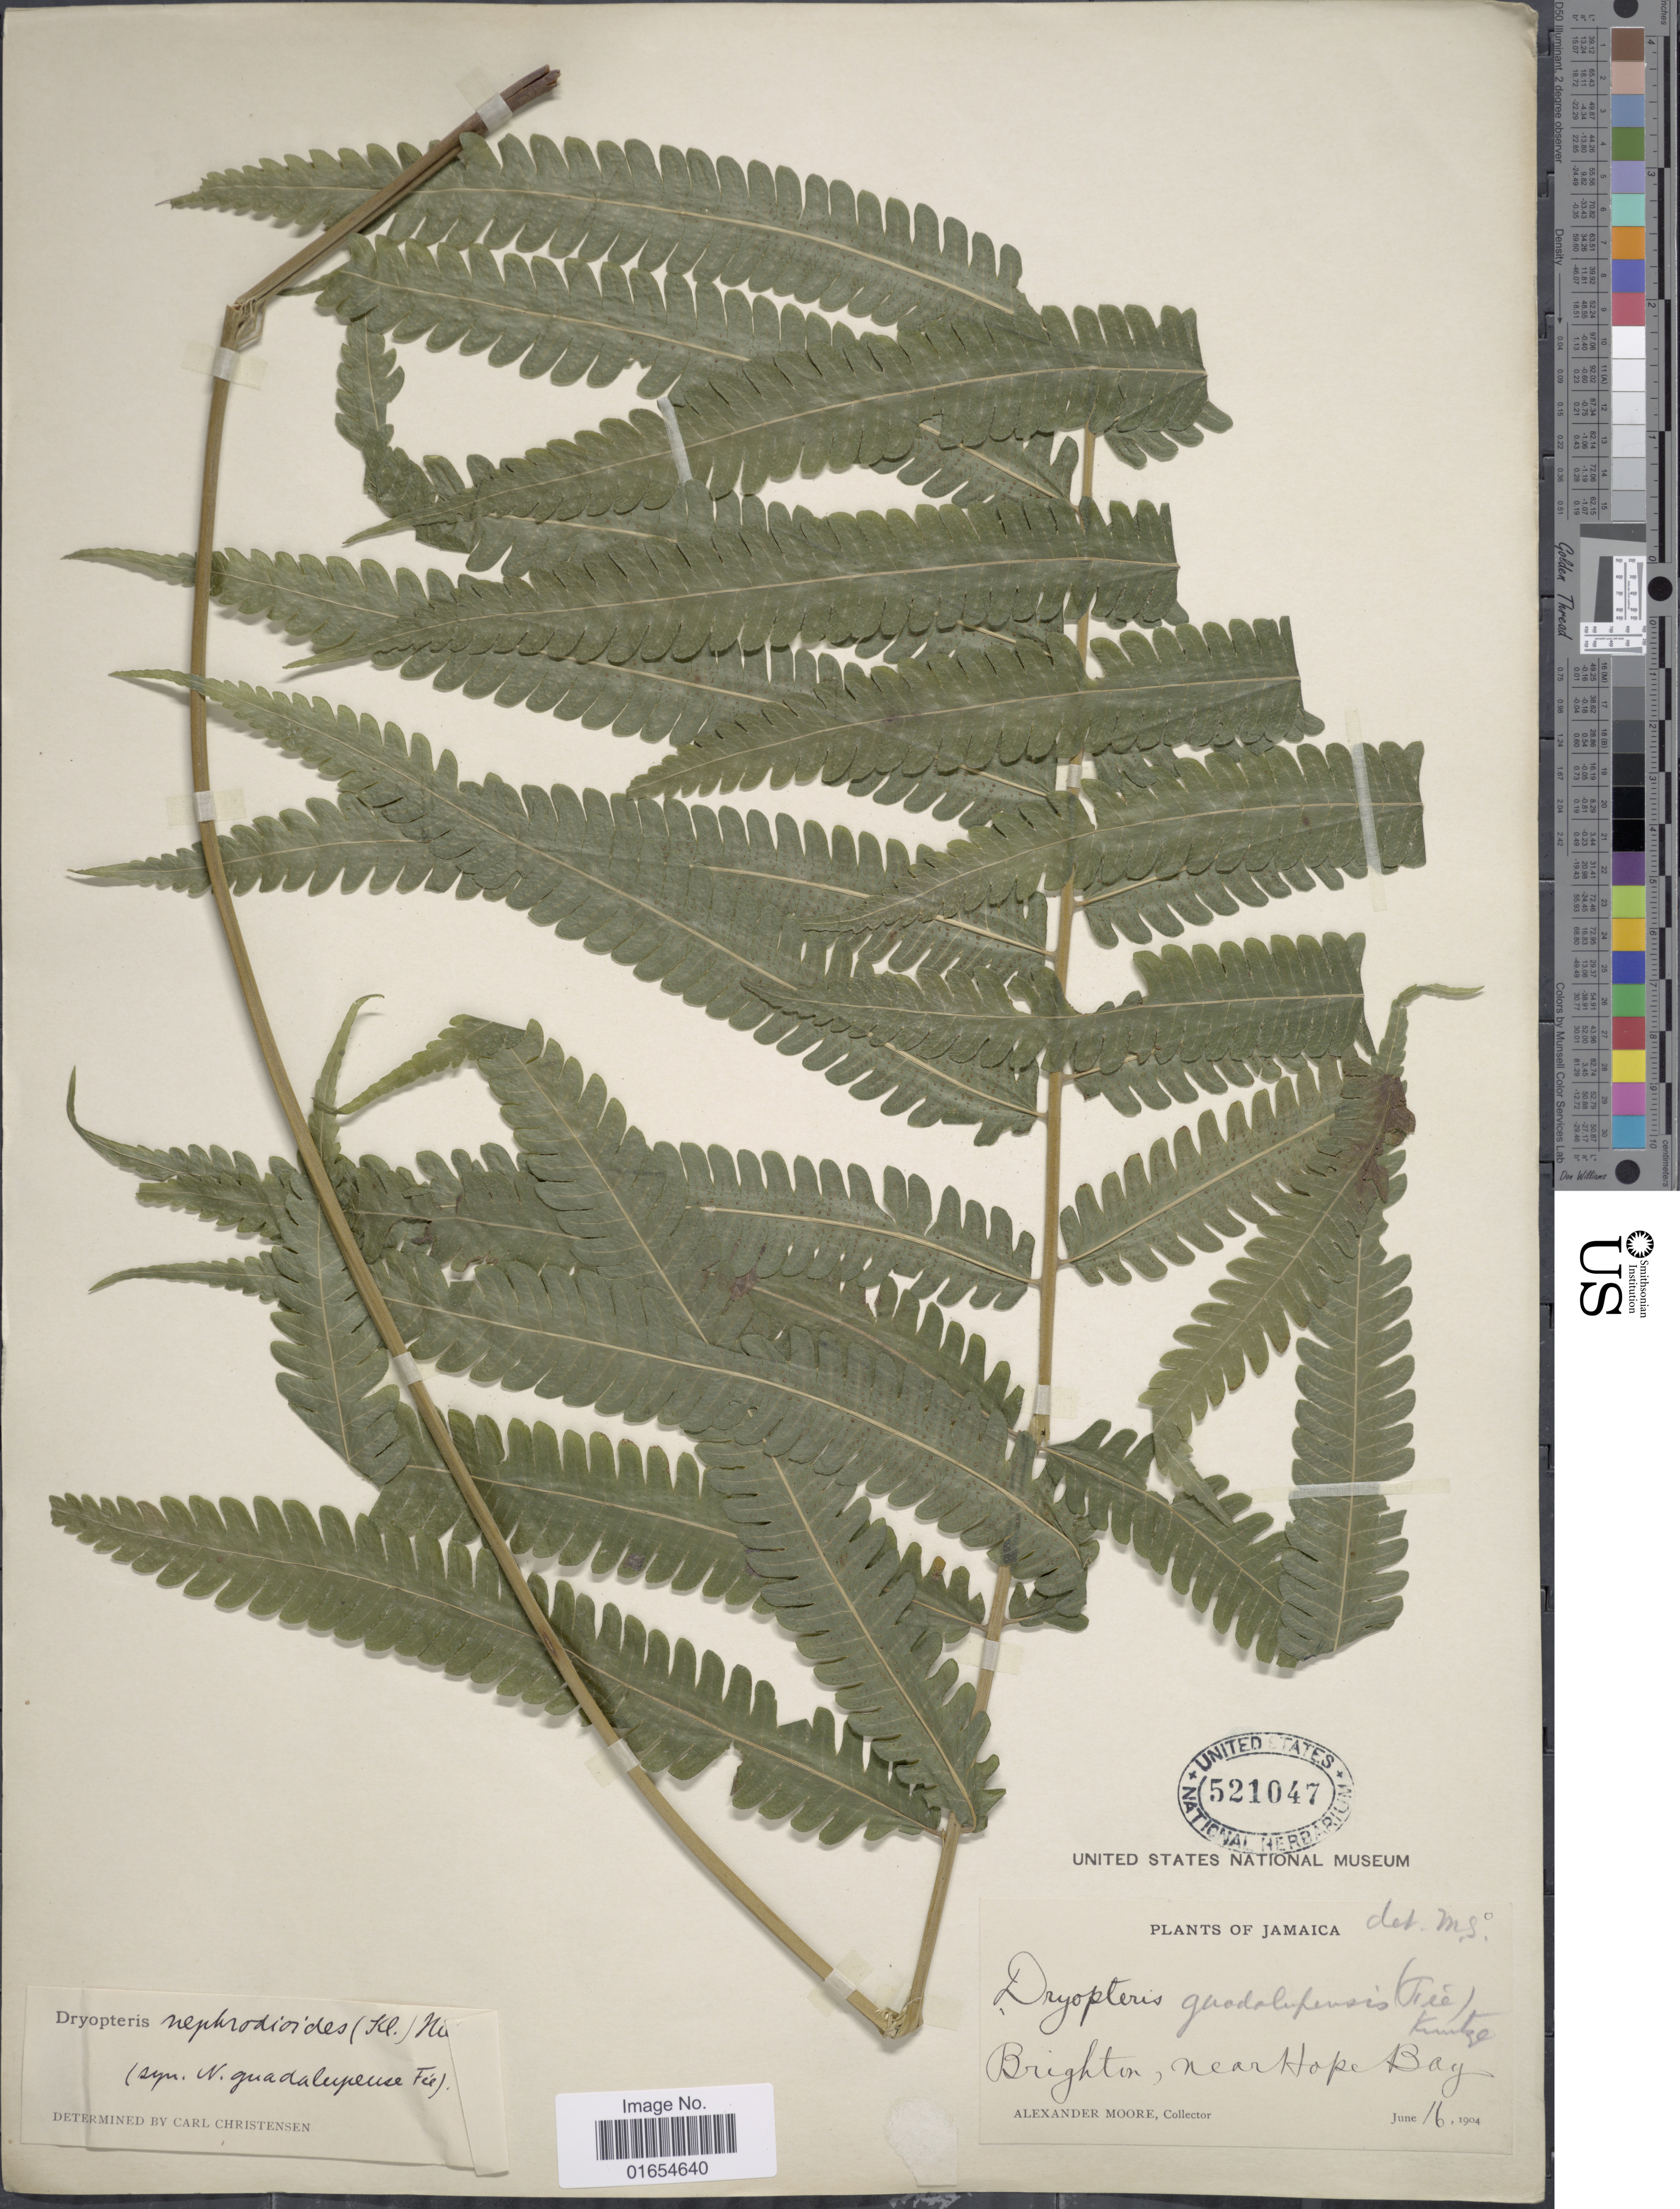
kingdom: Plantae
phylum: Tracheophyta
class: Polypodiopsida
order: Polypodiales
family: Thelypteridaceae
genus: Goniopteris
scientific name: Goniopteris nephrodioides (Klotzsch) comb. nov., ined 2015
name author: (Klotzsch)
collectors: A. Moore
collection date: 1904-06-16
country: Jamaica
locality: Brighton, near Hope Bay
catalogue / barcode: US 521047